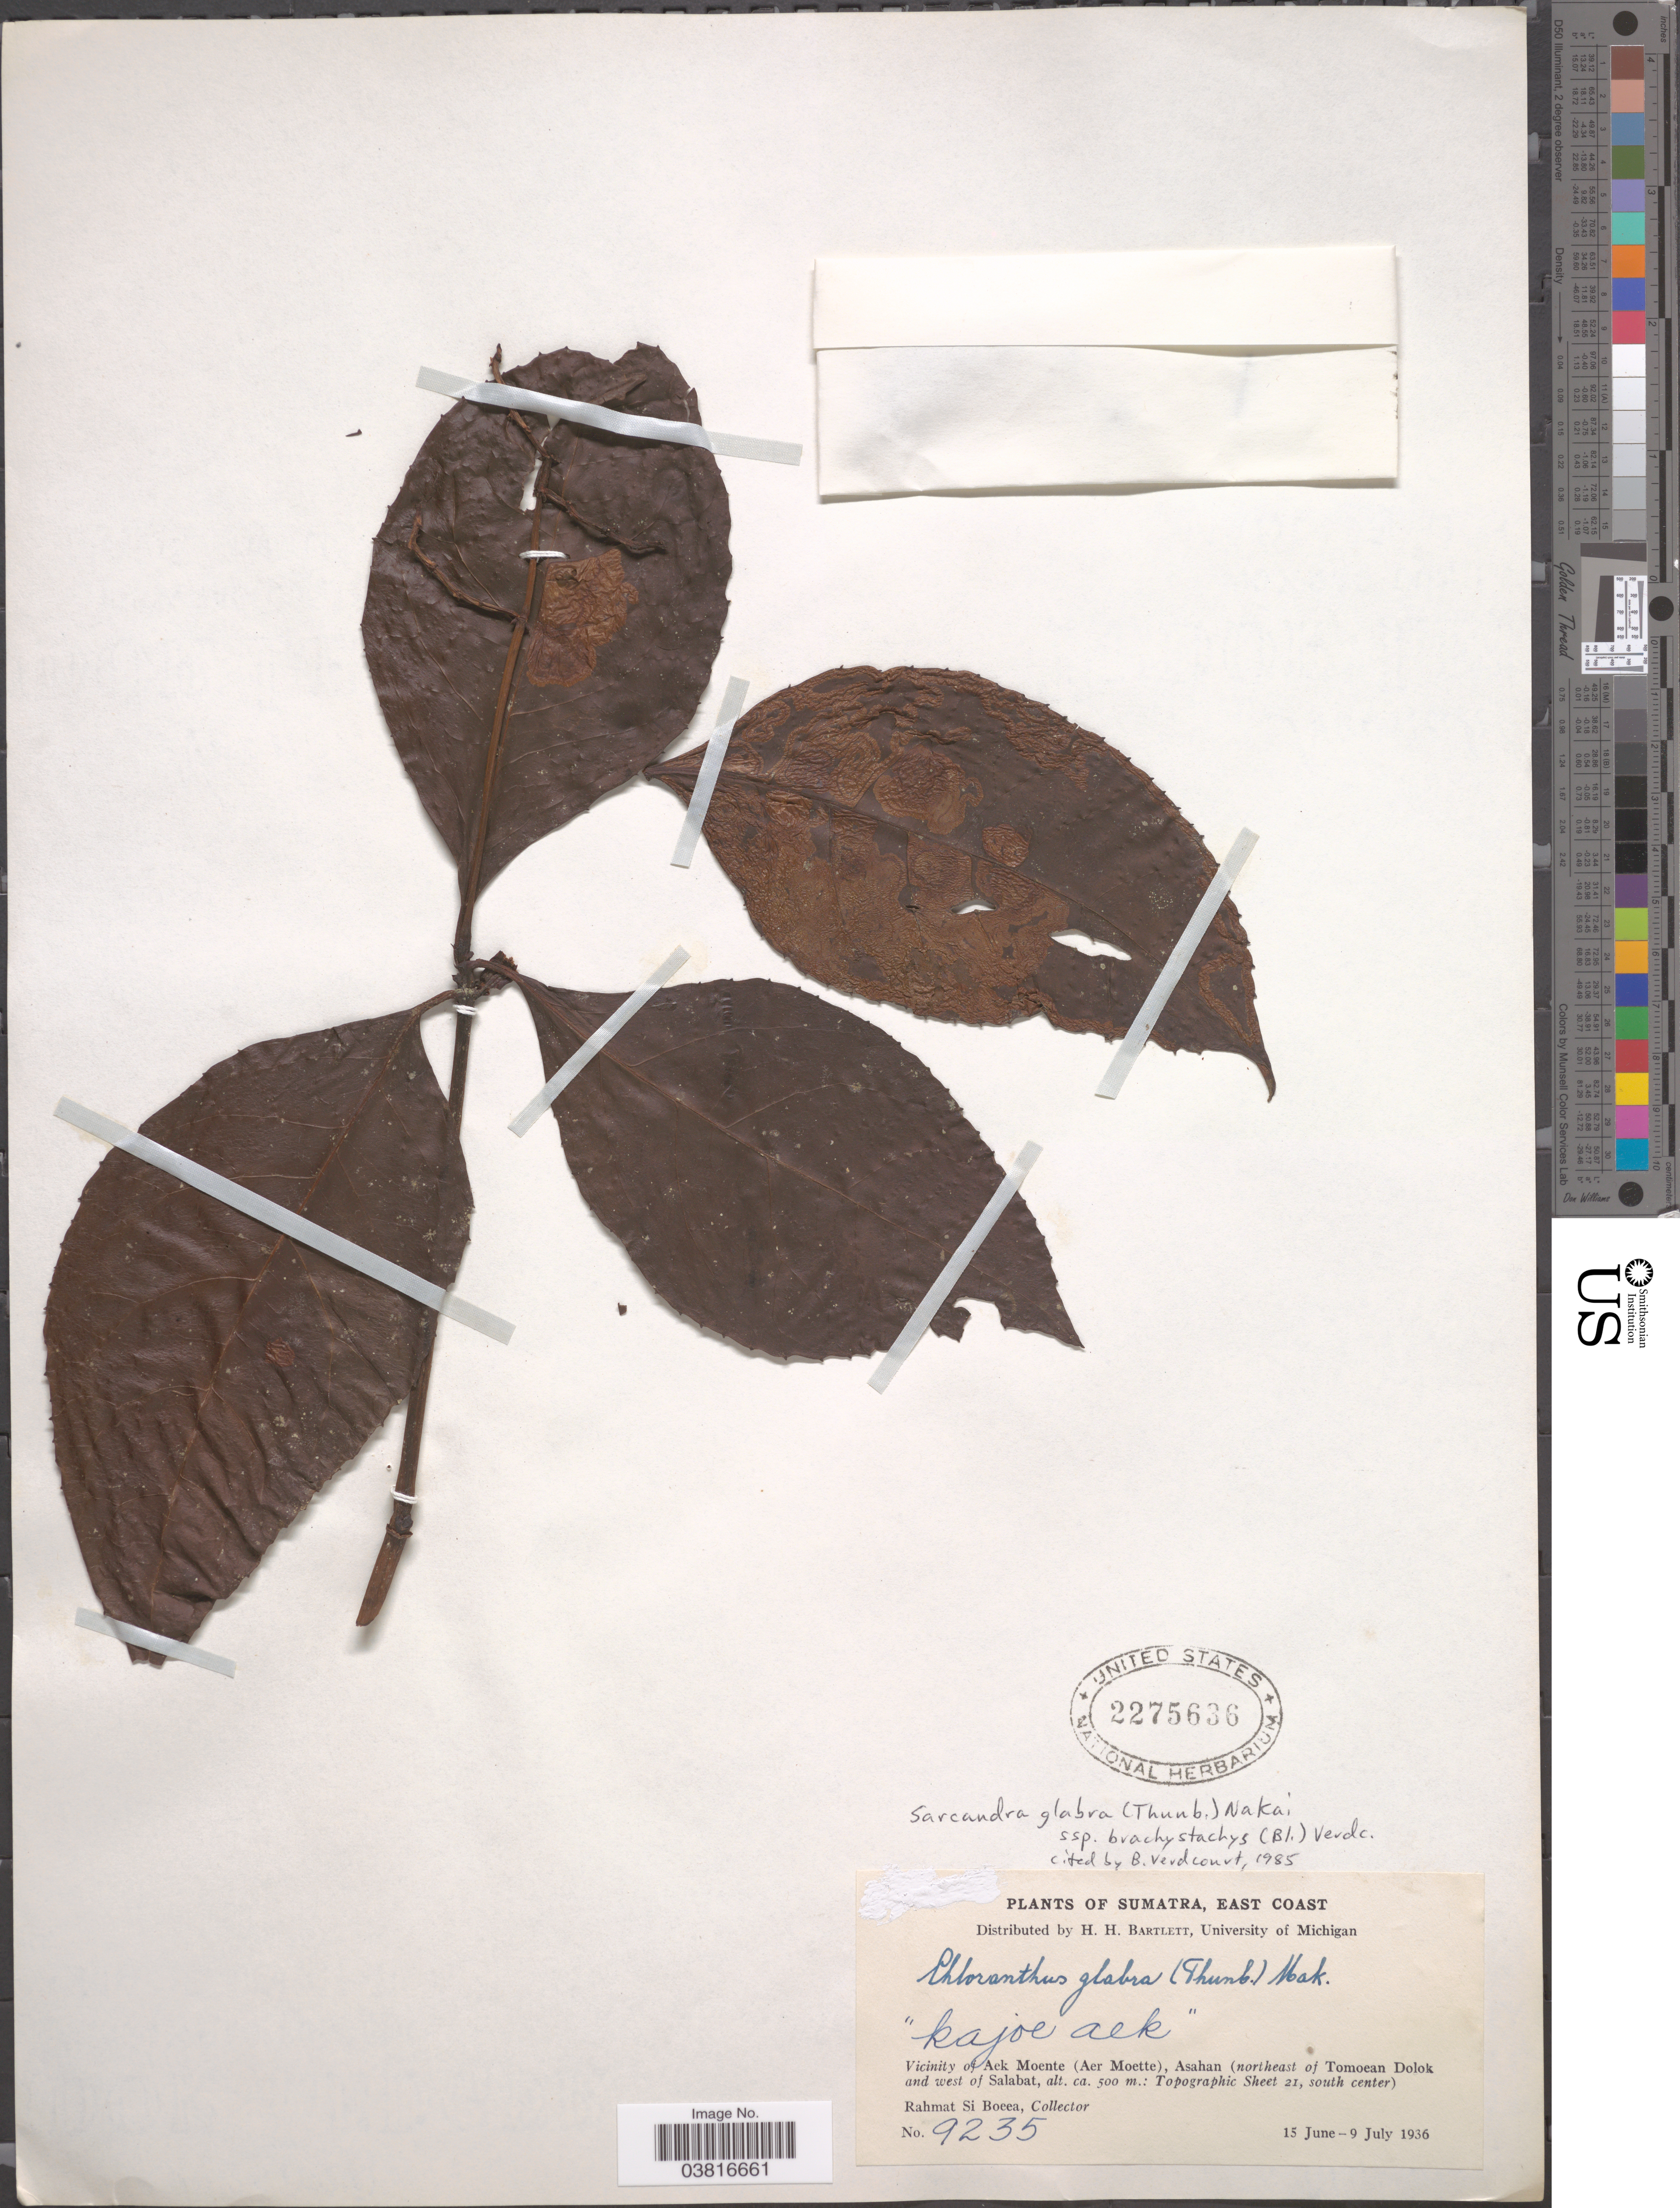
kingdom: Plantae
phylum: Tracheophyta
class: Magnoliopsida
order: Chloranthales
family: Chloranthaceae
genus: Sarcandra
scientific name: Sarcandra glabra subsp. brachystachys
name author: (Blume) Verdc.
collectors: Rahmat Si Boeea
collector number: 9235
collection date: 1936-06-15/1936-07-09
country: Indonesia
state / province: Sumatra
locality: East Coast. Vicinity of Aek Moente (Aer Moette), Asahan (northeast of Tomoean Dolok and west of Salabat: Topographic Sheet 21, south center).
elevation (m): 500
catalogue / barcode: US 2275636